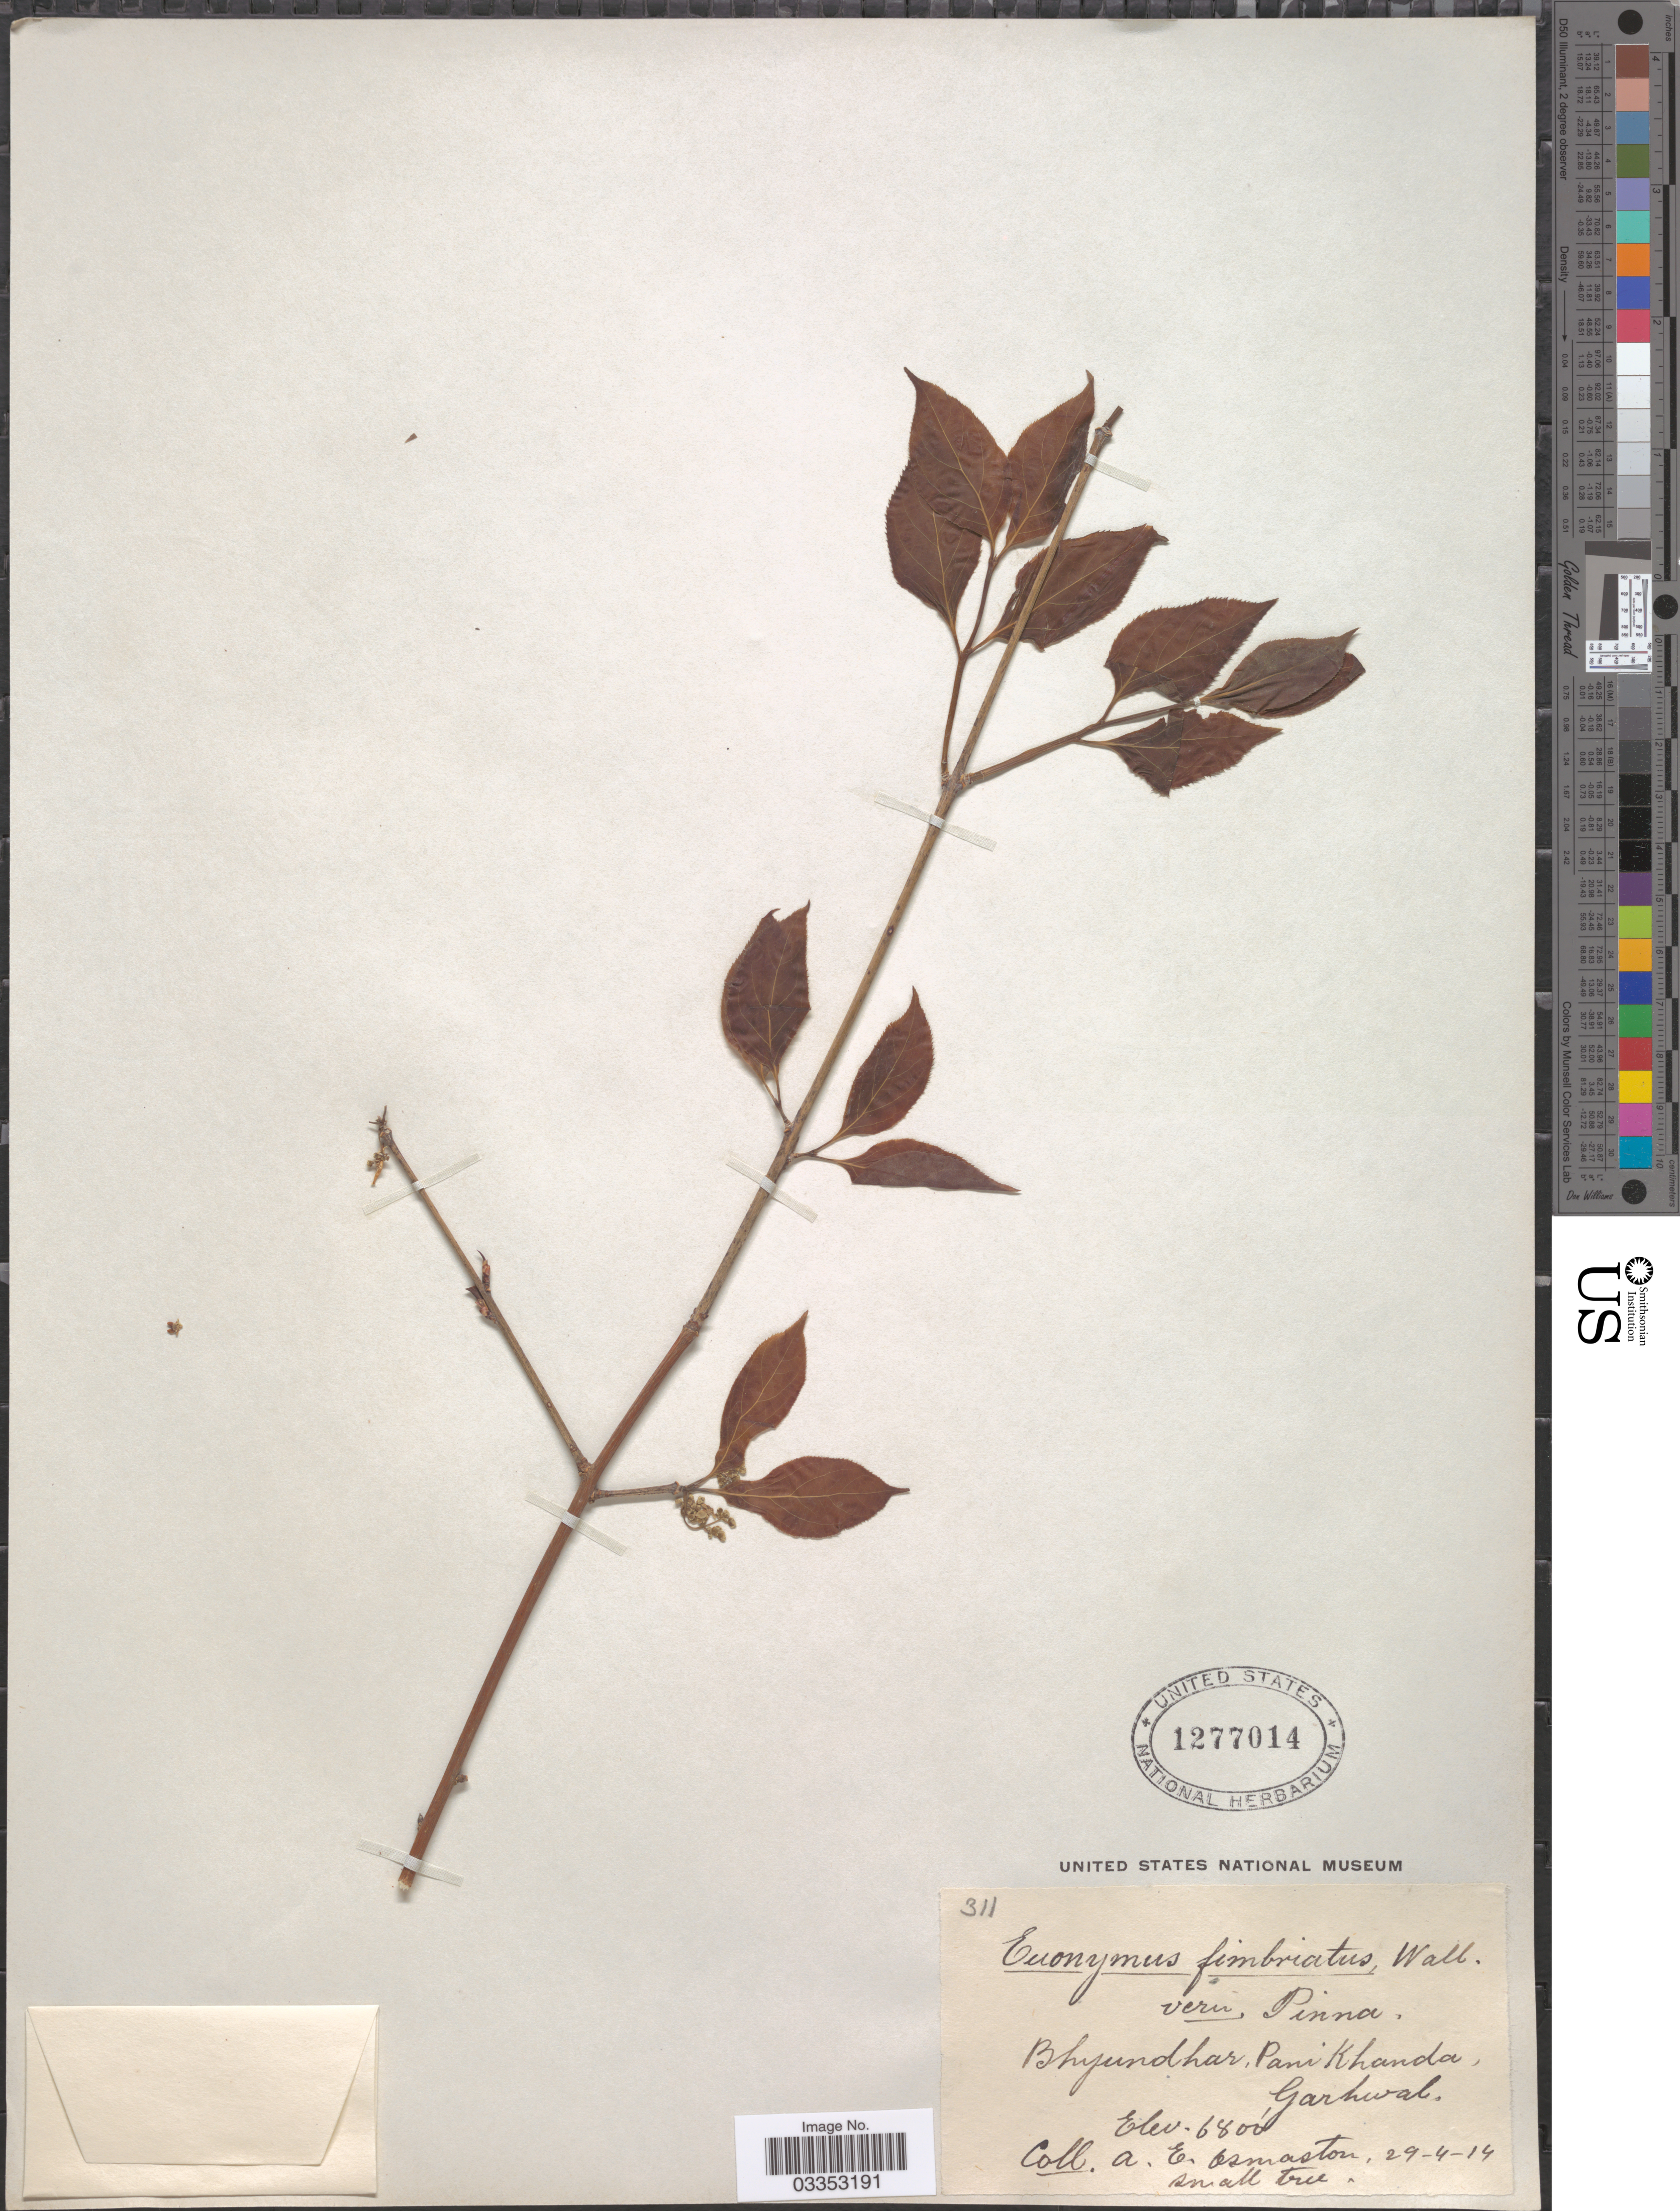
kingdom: Plantae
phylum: Tracheophyta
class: Magnoliopsida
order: Celastrales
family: Celastraceae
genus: Euonymus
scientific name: Euonymus fimbriatus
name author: Wall.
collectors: A. Osmaston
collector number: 311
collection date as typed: Transcribed d/m/y: 29/4/14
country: India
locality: Bhyundhar, Pani Khanda, Garhwal.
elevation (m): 2073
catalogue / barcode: US 1277014